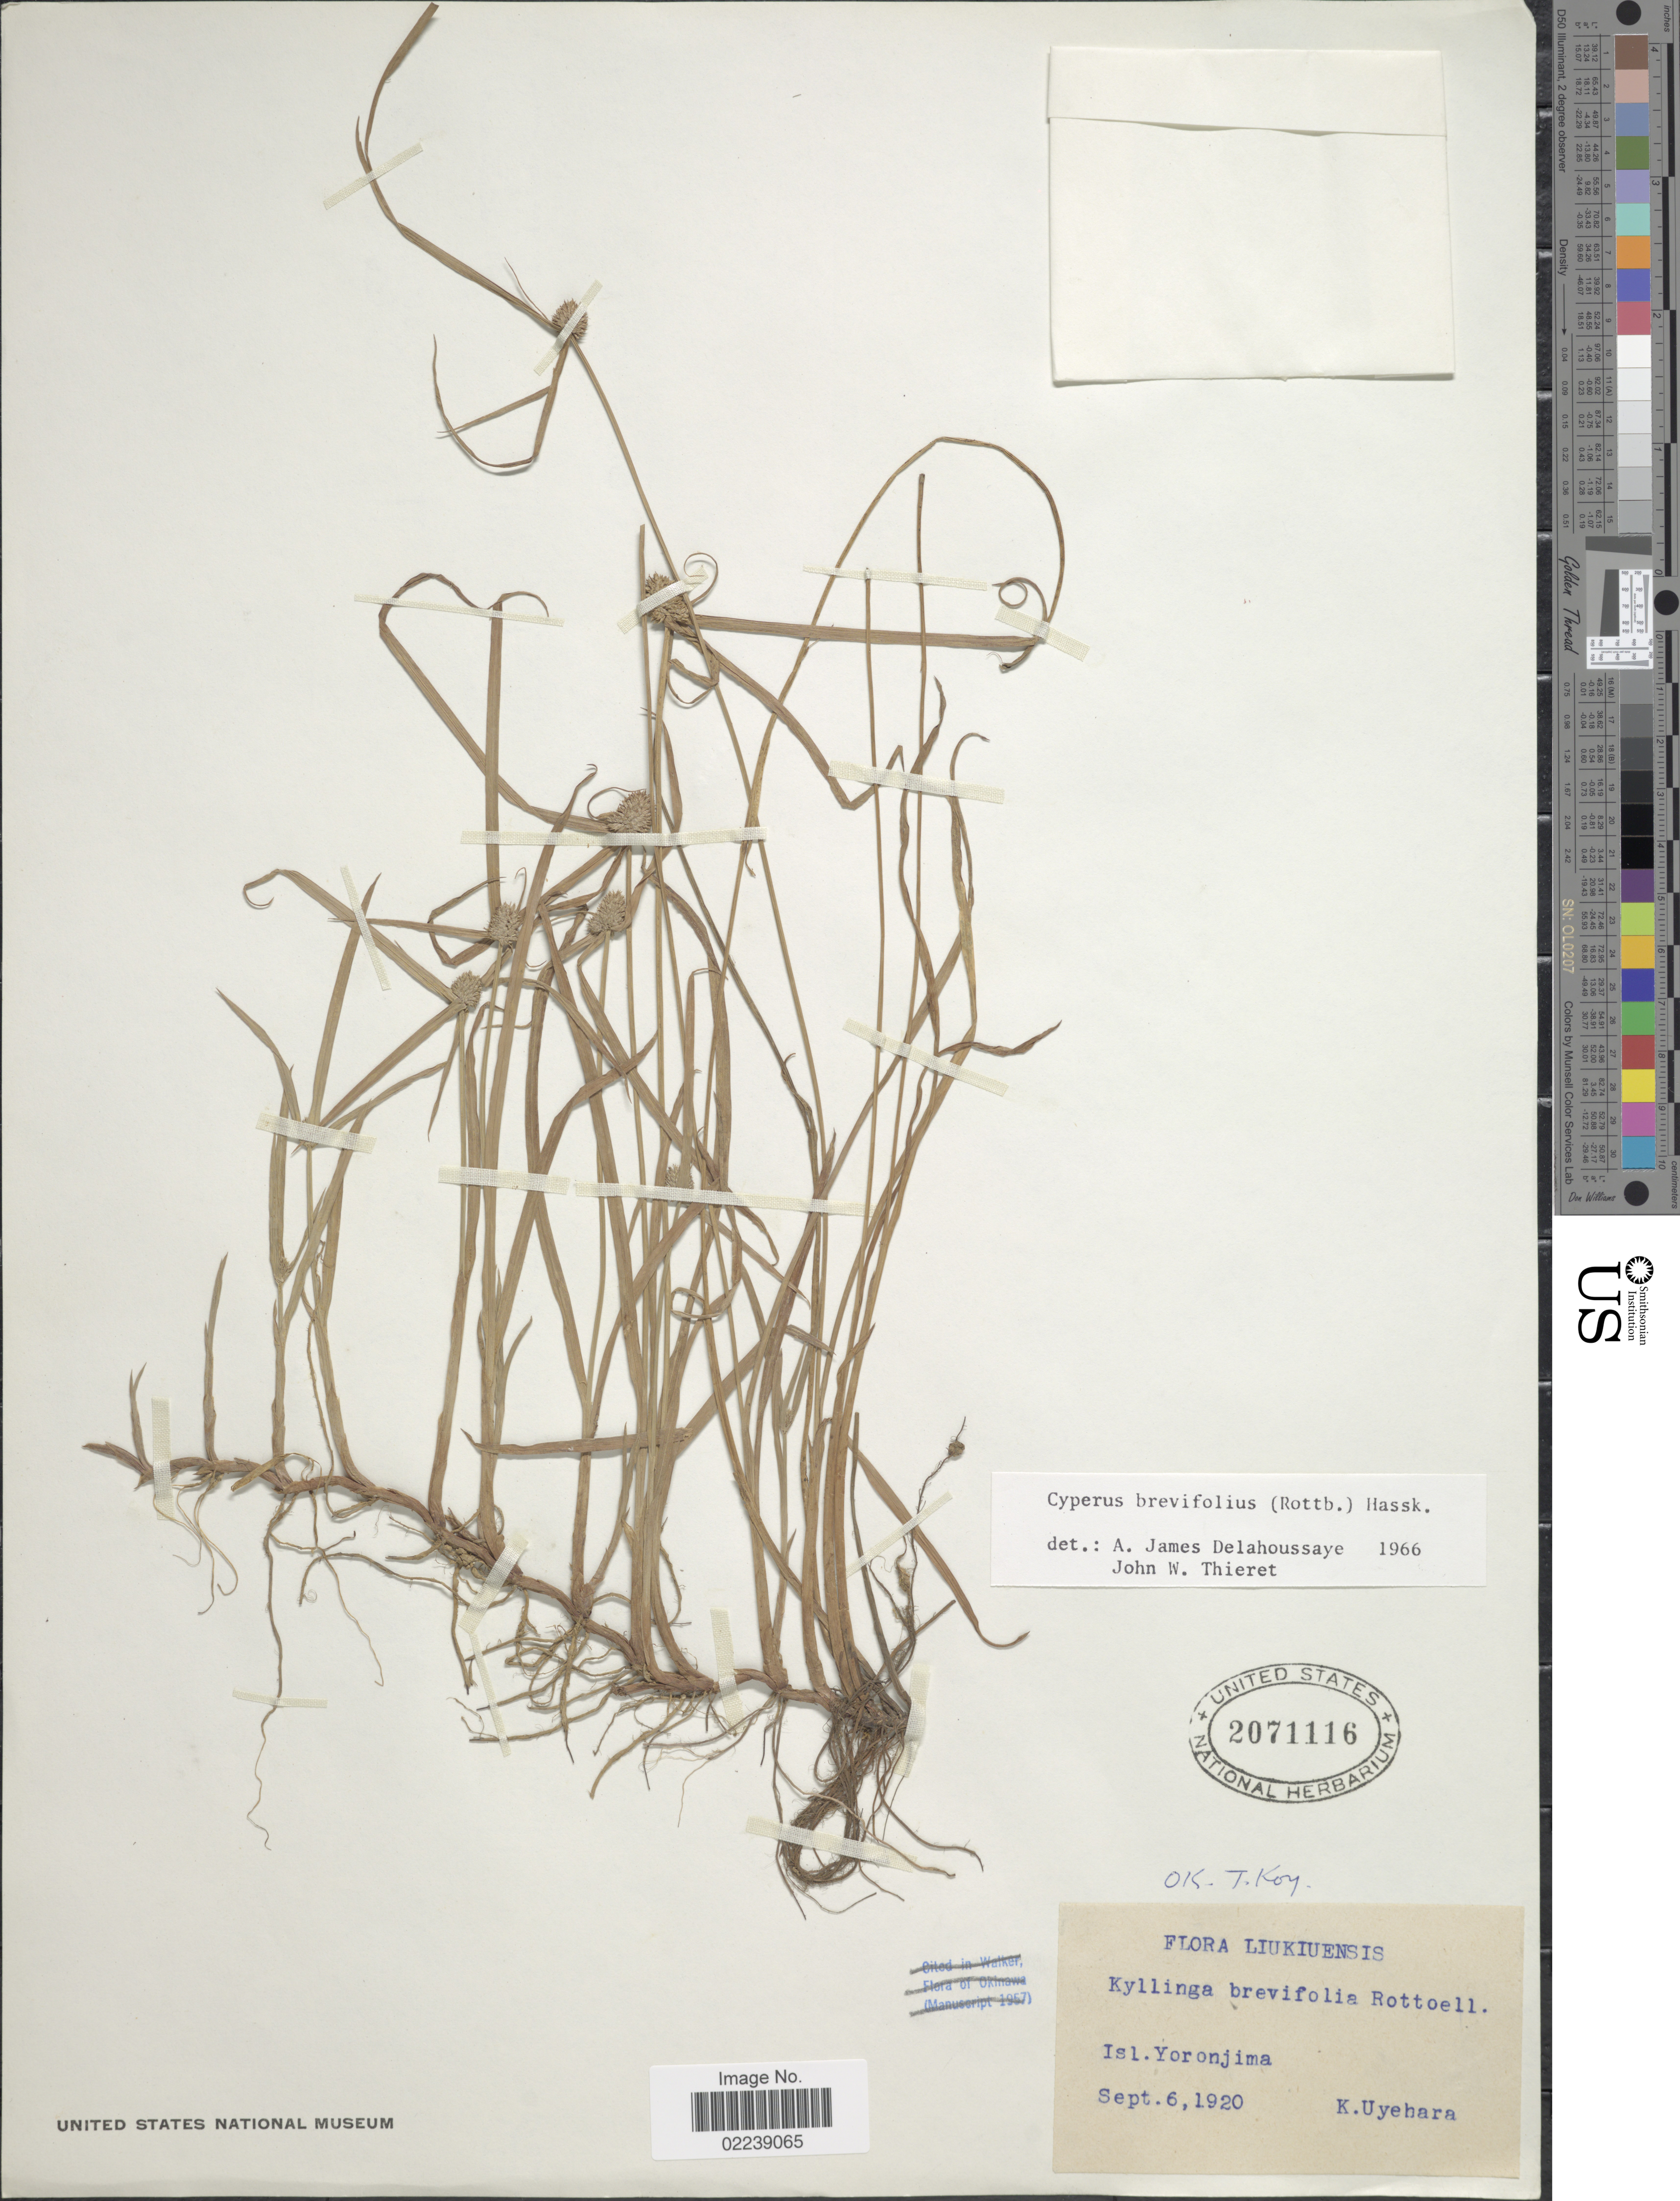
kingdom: Plantae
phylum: Tracheophyta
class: Liliopsida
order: Poales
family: Cyperaceae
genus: Cyperus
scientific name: Cyperus brevifolius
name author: (Rottb.) Hassk.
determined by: Strong, M. T., (US), Smithsonian Institution - National Museum of Natural History (UNITED STATES)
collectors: K. Uyehara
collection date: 1920-09-06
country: Japan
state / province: Okinawa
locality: Liukiuensis, Isl. Yoronjima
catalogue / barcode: US 2071116